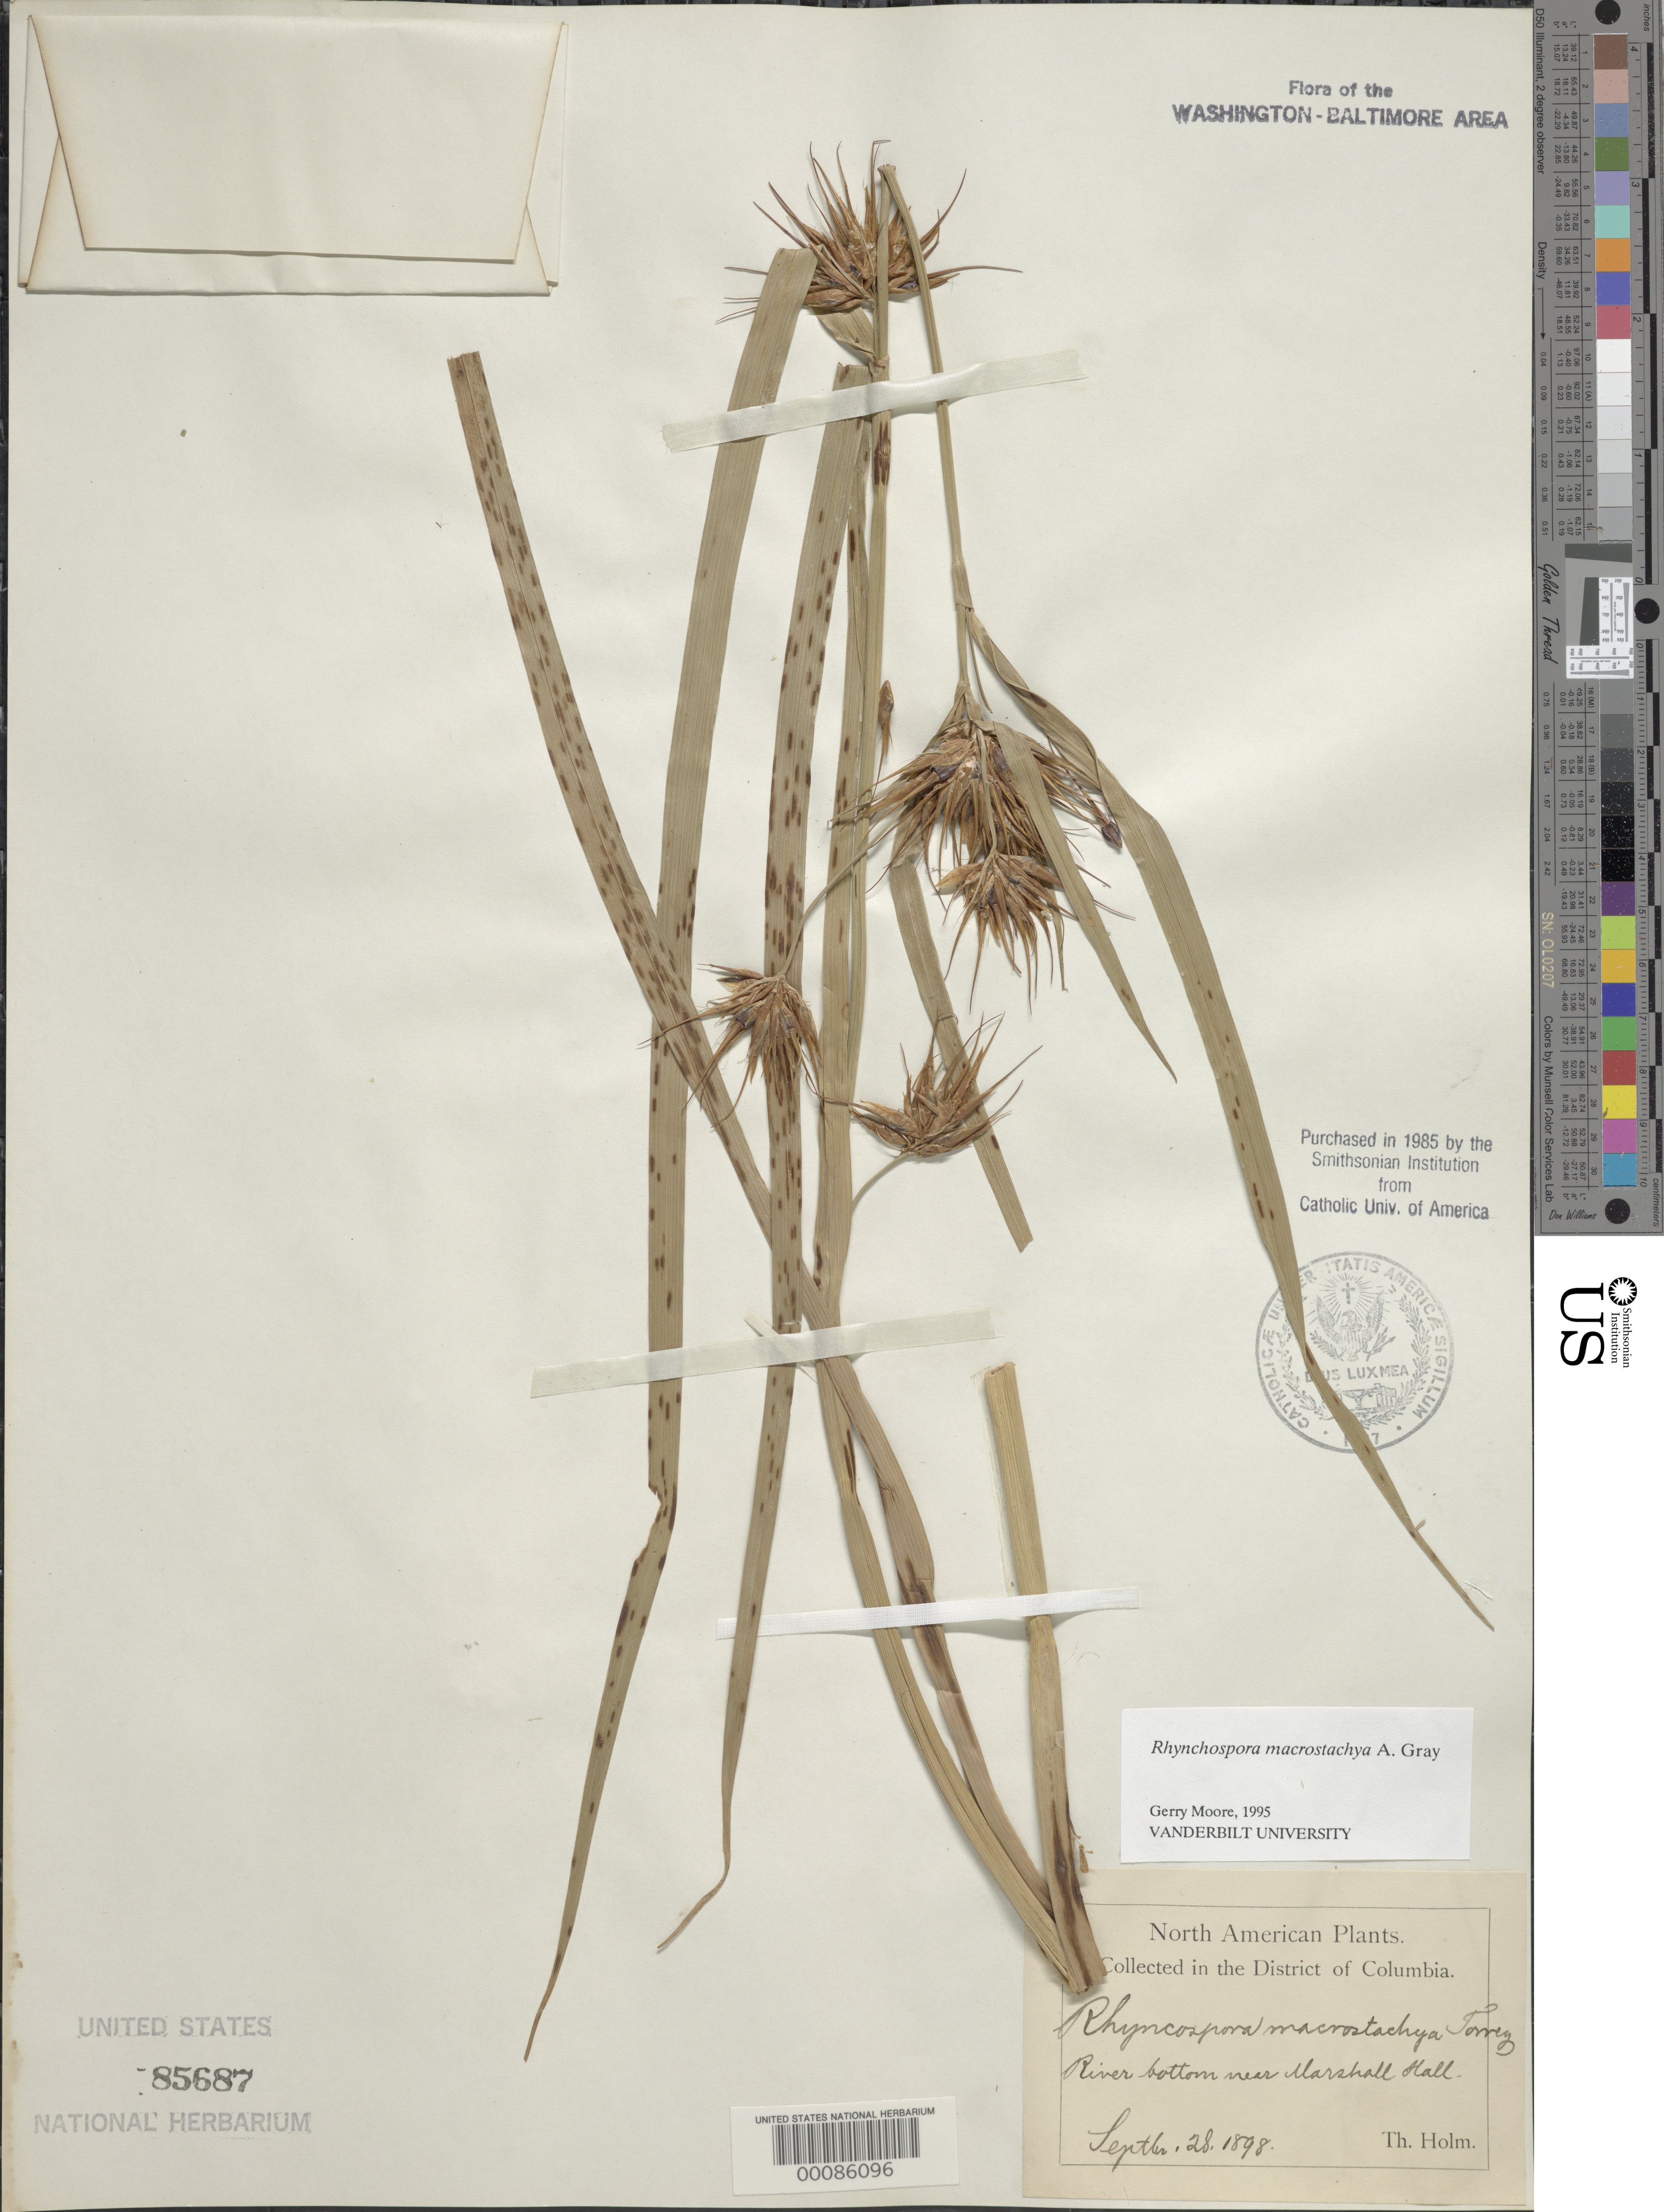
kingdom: Plantae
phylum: Tracheophyta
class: Liliopsida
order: Poales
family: Cyperaceae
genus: Rhynchospora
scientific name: Rhynchospora macrostachya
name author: Torr. ex A. Gray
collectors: T. Holm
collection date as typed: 28 Sep 1898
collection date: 1898-09-28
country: United States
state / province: Maryland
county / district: Charles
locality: Near Marshall Hall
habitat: River bottom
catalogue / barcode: US 85687